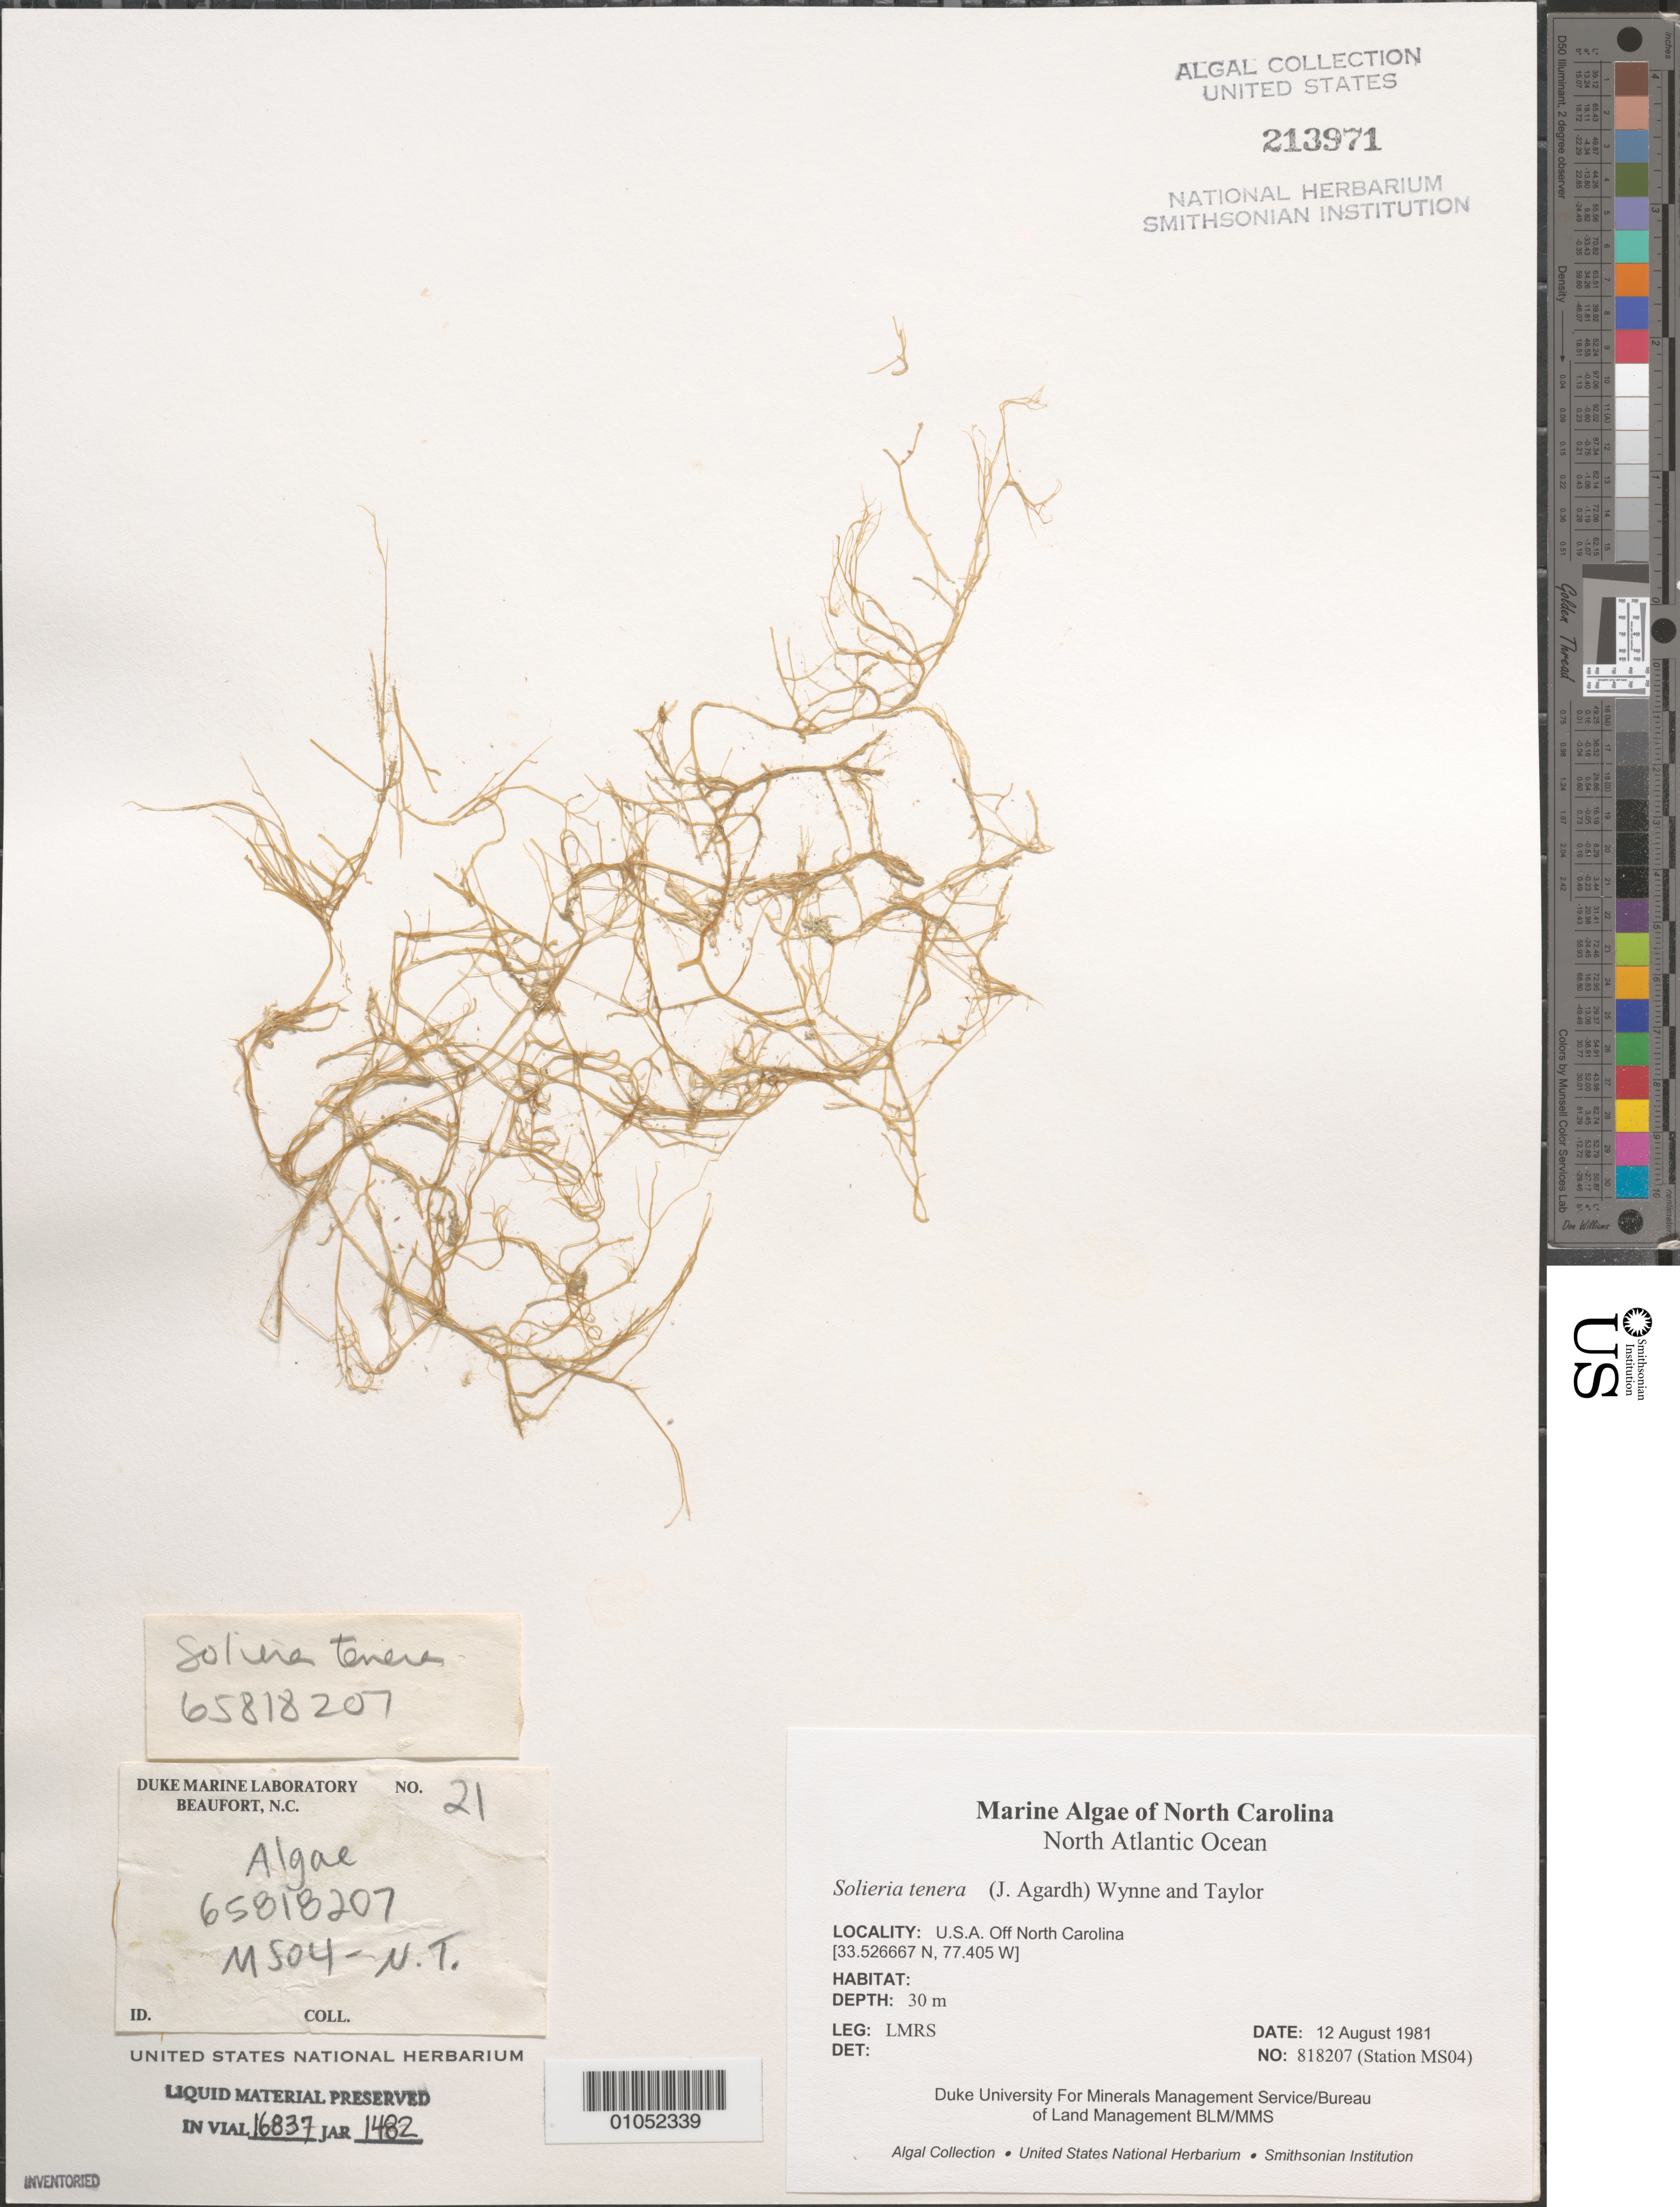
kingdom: Plantae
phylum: Rhodophyta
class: Florideophyceae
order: Gigartinales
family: Solieriaceae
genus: Solieria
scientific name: Solieria filiformis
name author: (Kütz.) P.W. Gabrielson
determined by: Algae name updating Project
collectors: LMRS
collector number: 818207 (Station MS04)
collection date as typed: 12 Aug 1981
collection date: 1981-08-12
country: United States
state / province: North Carolina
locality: North Atlantic Ocean off North Carolina coast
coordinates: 33.526667 N, 77.405 W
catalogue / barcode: US 213971